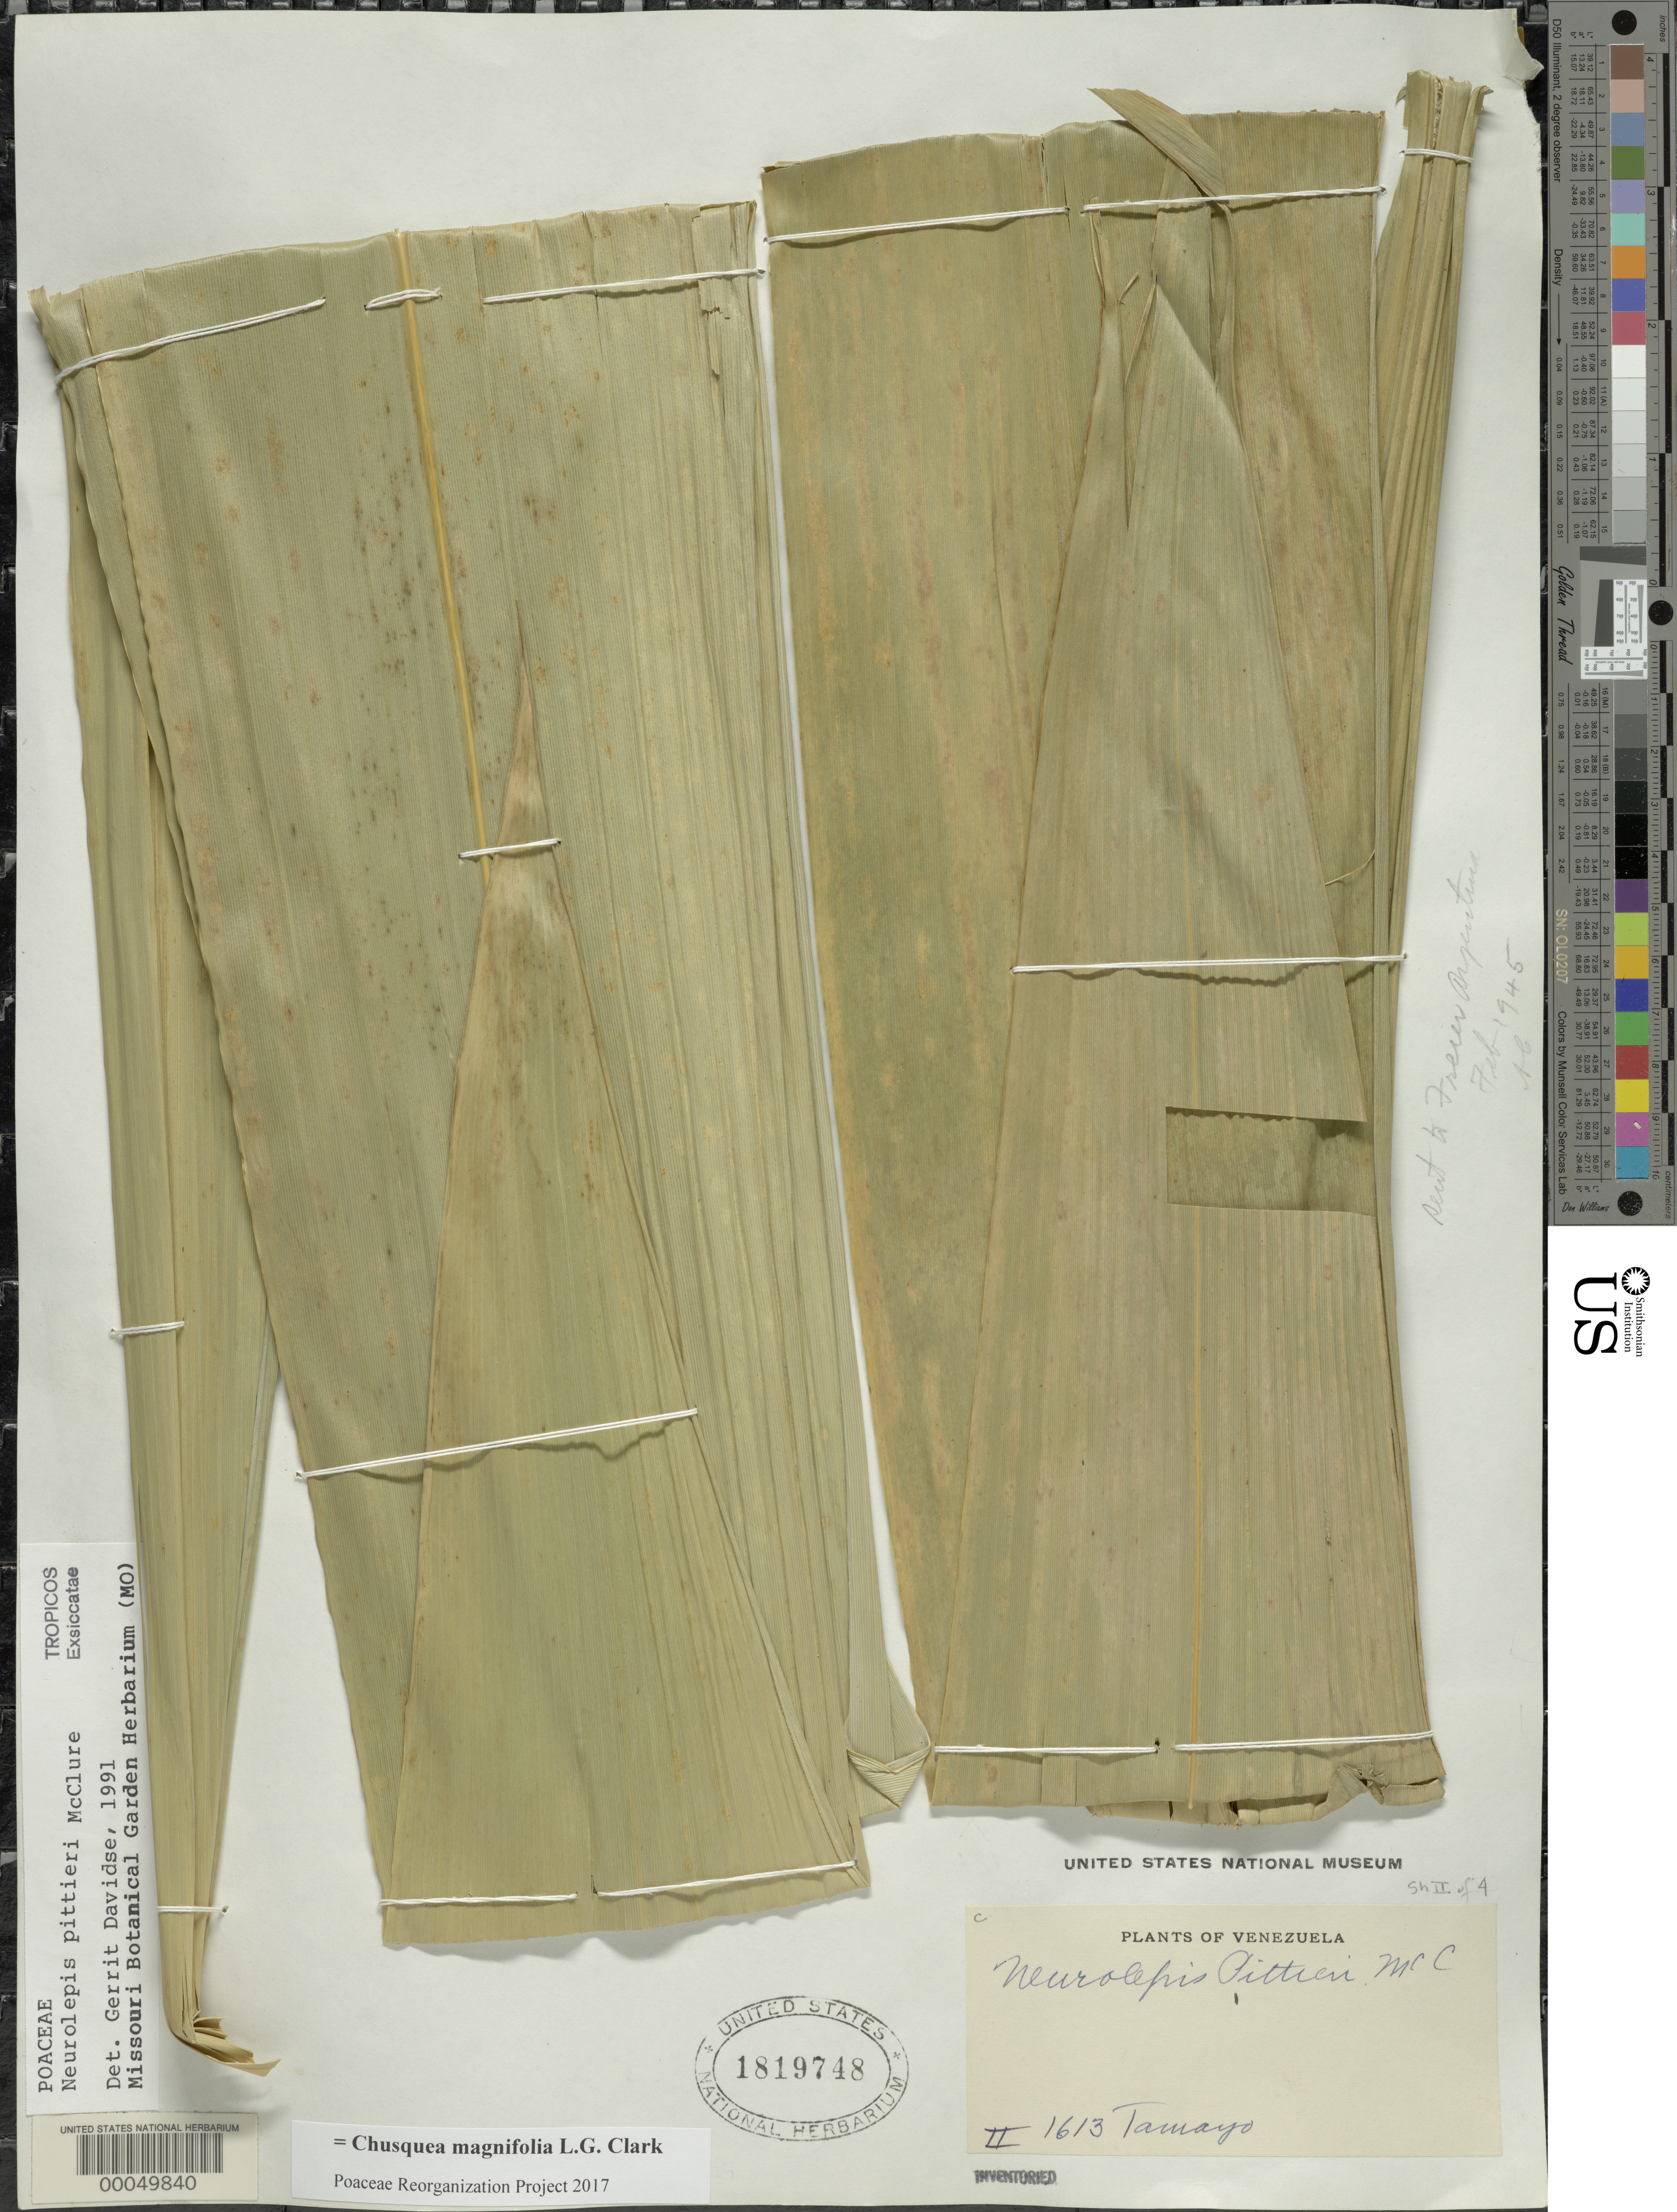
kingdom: Plantae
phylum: Tracheophyta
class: Liliopsida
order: Poales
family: Poaceae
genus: Chusquea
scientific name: Chusquea magnifolia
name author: L.G. Clark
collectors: F. Tamayo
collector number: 1613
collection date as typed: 25 Feb 1941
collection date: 1941-02-25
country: Venezuela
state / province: Aragua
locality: Choroni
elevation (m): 1570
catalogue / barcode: US 1819748